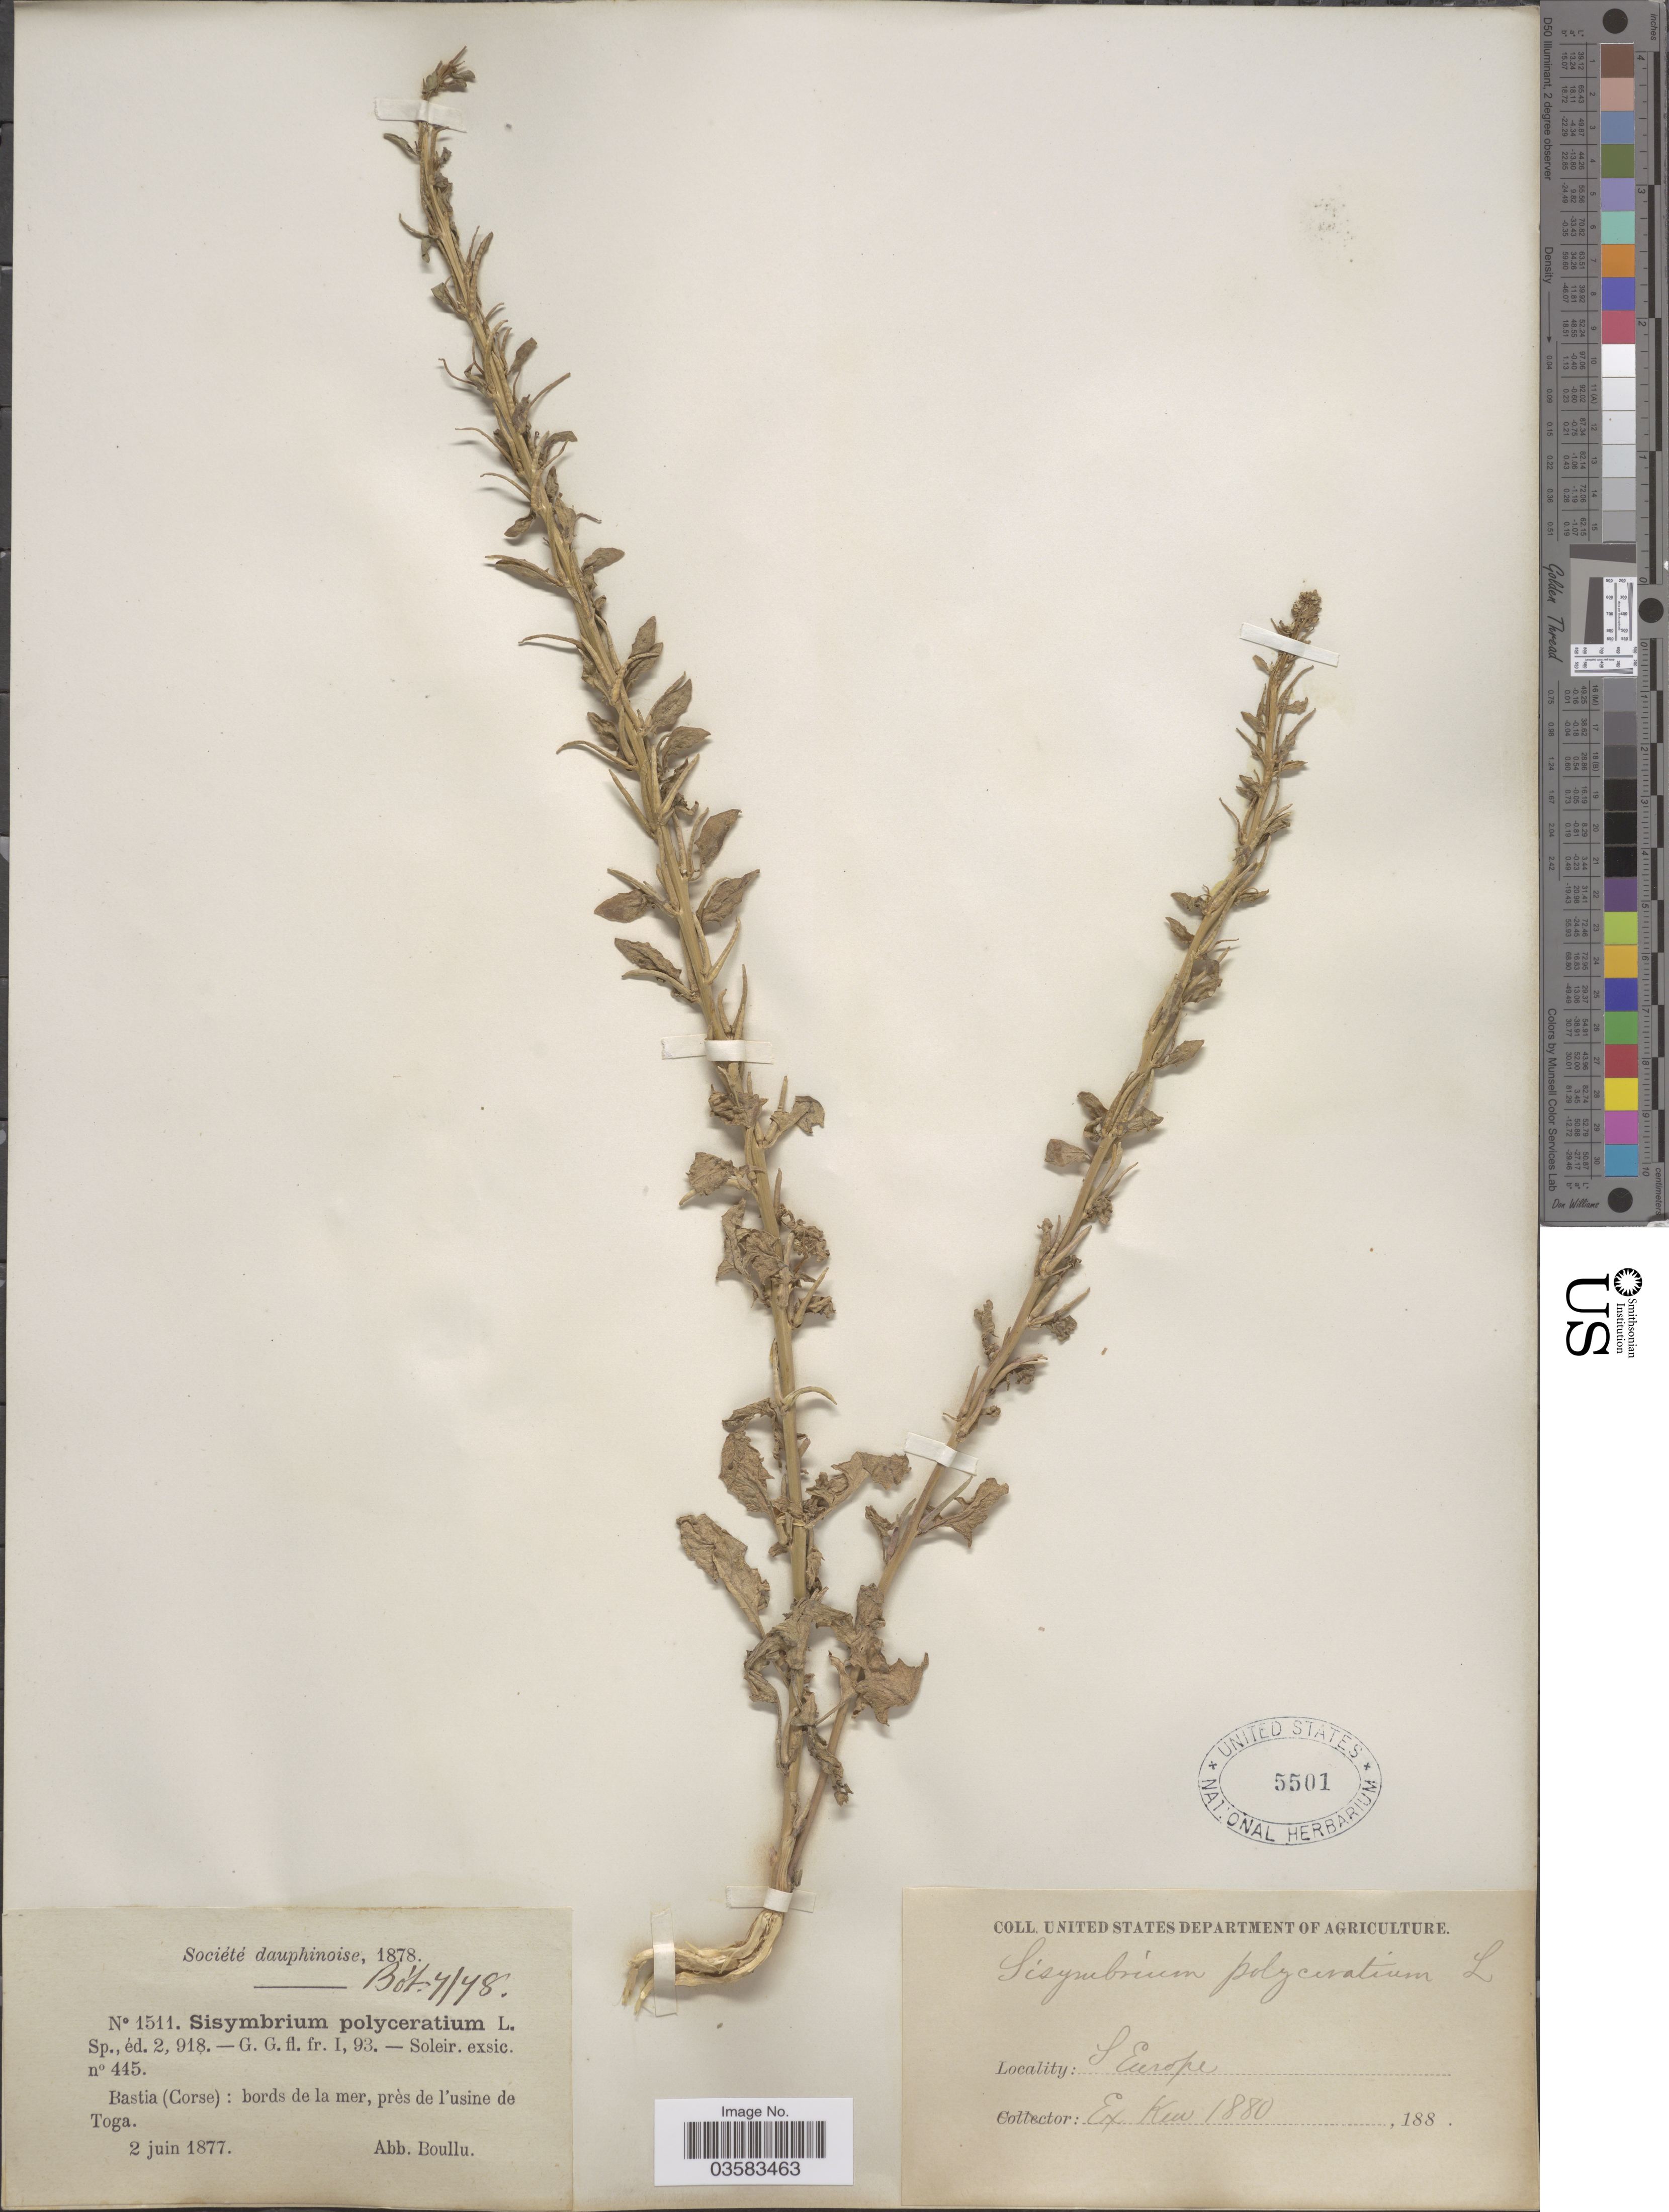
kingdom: Plantae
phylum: Tracheophyta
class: Magnoliopsida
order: Brassicales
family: Brassicaceae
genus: Sisymbrium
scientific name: Sisymbrium polyceratium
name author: L.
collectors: A. Boullu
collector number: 1511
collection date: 1877-06-02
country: France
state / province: Corsica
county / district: Haute-Corse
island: Corse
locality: Bastia (Corse): bords de la mer, près de l'usine de Toga. S Europe.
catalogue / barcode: US 5501